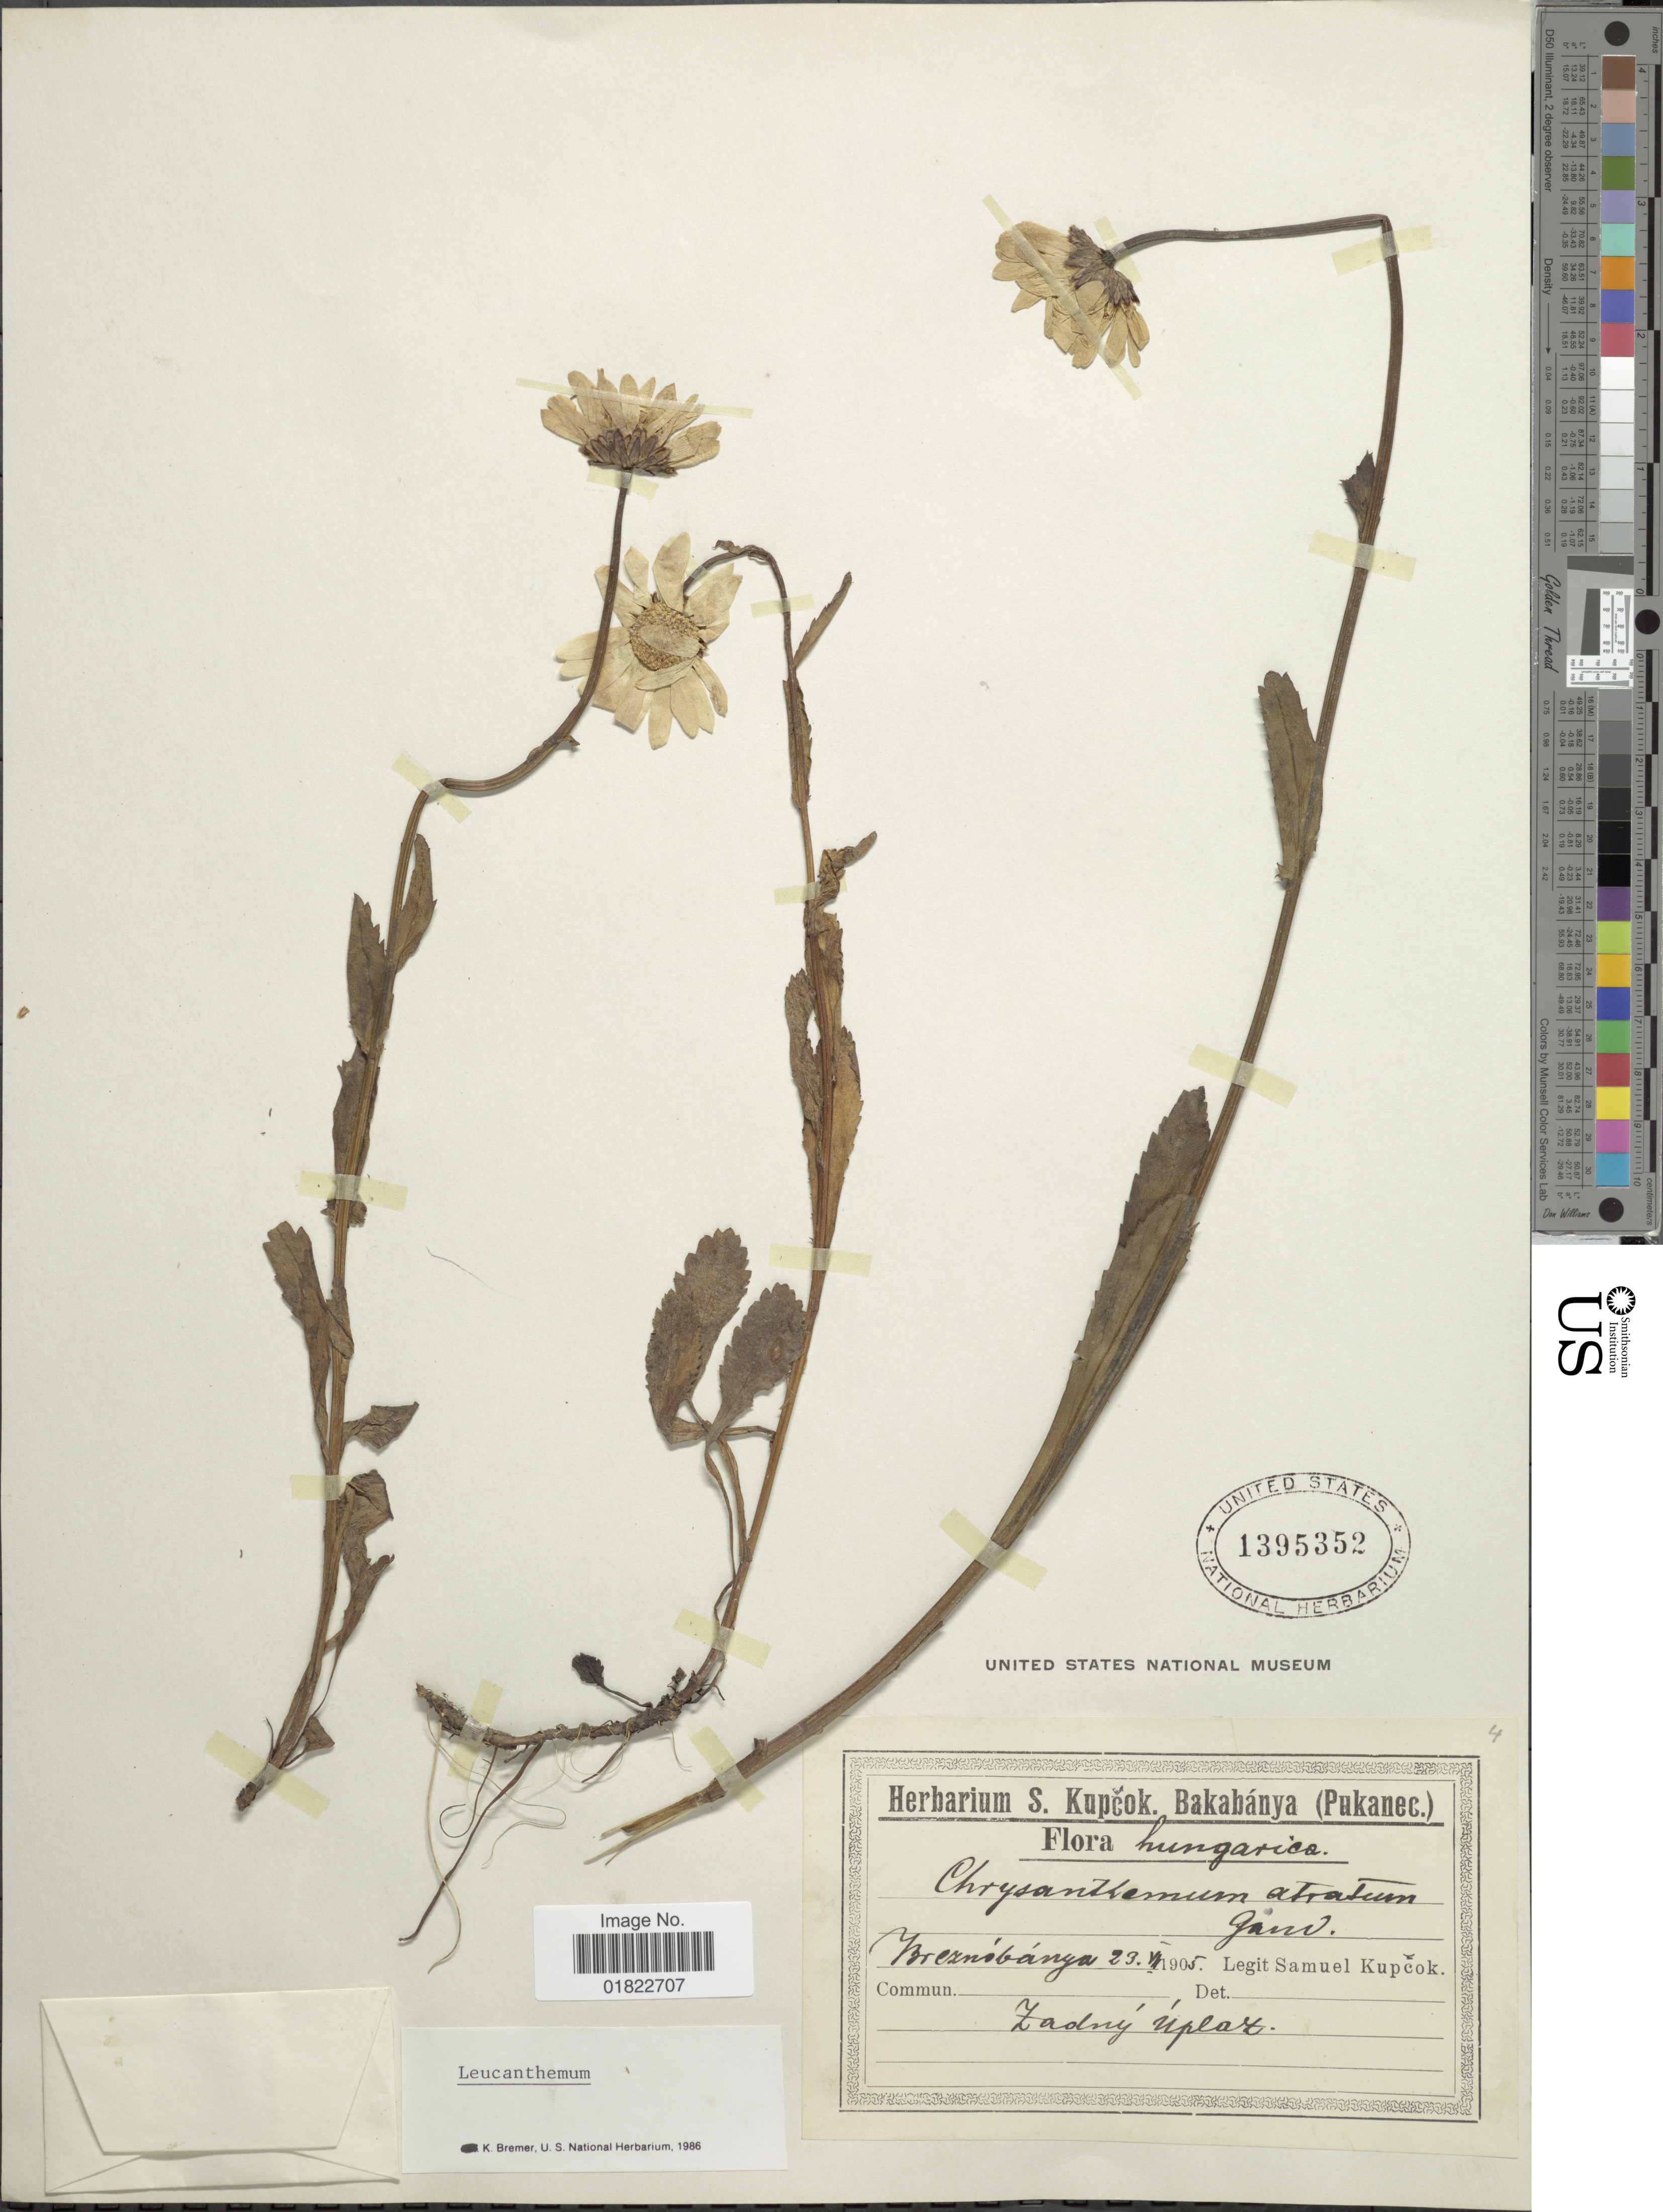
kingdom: Plantae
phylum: Tracheophyta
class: Magnoliopsida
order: Asterales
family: Asteraceae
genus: Leucanthemum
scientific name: Leucanthemum atratum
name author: (Jacq.) DC.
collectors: S. Kupcok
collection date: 1905-06-23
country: Hungary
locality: Hungarica. [illegible text]banga. Zadny Uplat.[interpreted]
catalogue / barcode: US 1395352